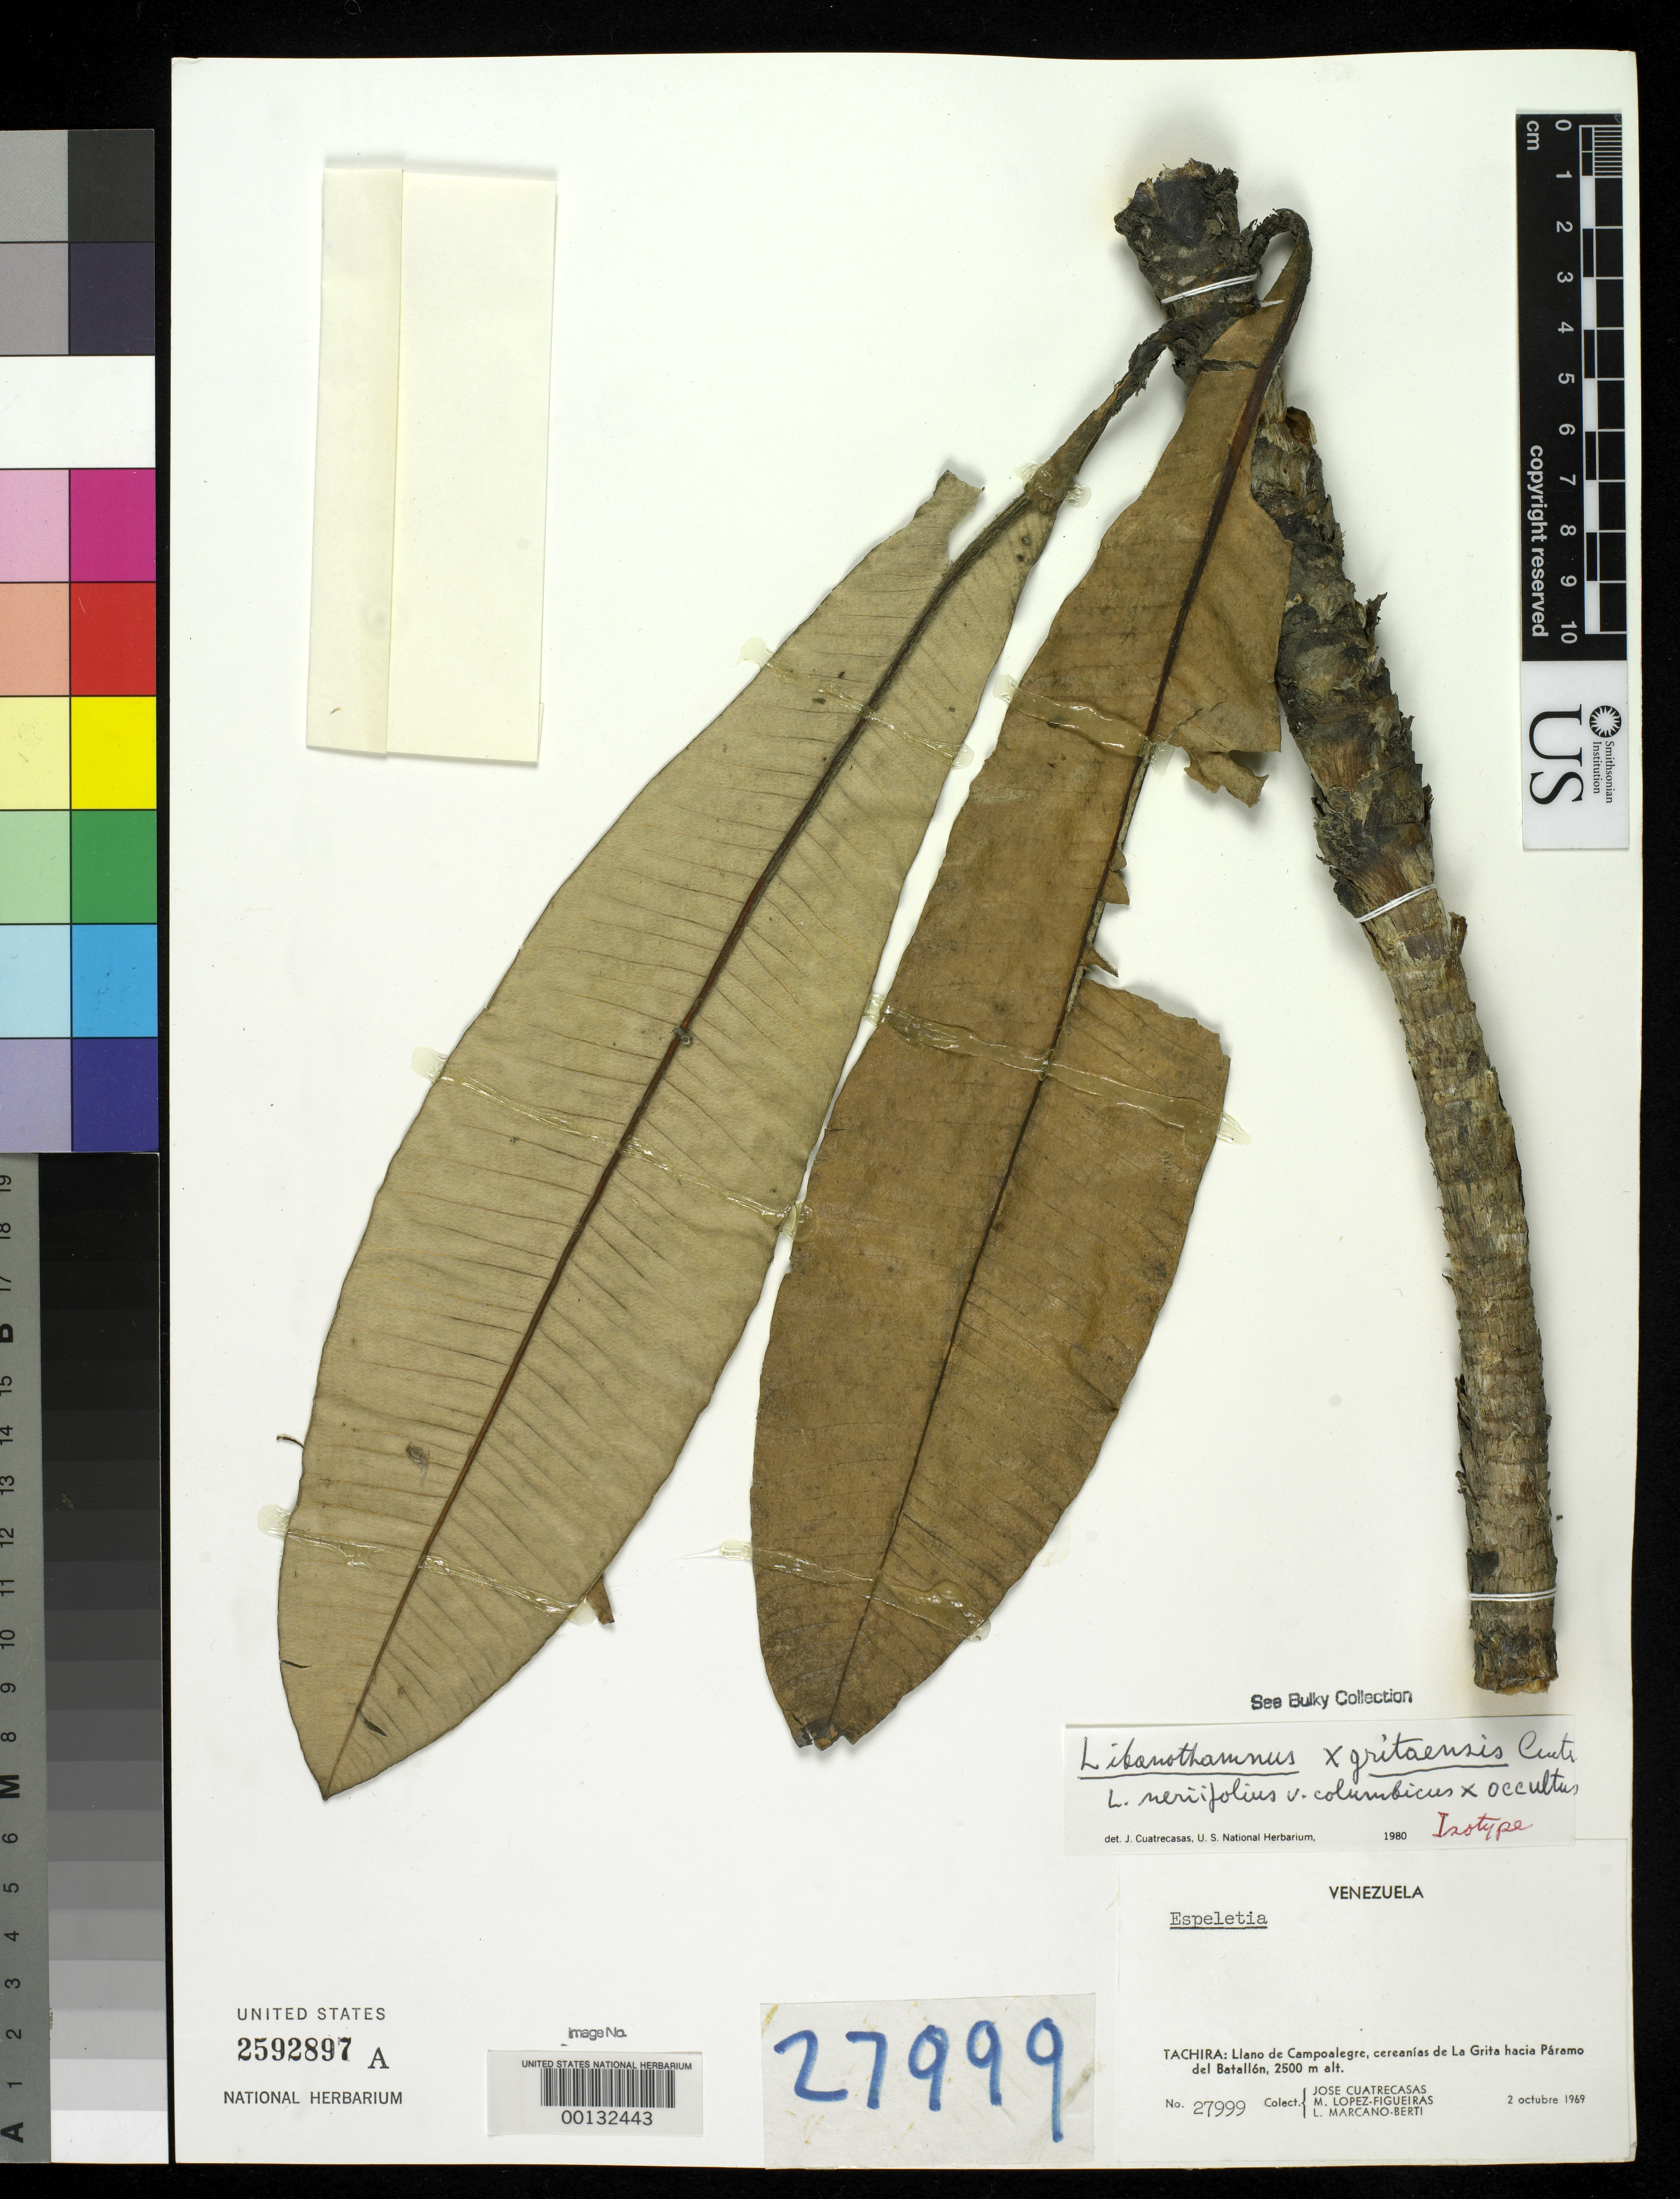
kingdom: Plantae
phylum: Tracheophyta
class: Magnoliopsida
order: Asterales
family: Asteraceae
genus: Libanothamnus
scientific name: Libanothamnus x gritaensis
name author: Cuatrec.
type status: Isotype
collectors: J. Cuatrecasas, M. López Figueiras & L. Marcano-Berti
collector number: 27999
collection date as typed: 02 Oct 1969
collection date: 1969-10-02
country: Venezuela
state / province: Tachira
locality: Llano de Campoalegre, cercanías de La Grita hacia Páramo de Batallon.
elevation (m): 2500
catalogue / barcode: US 2592897A